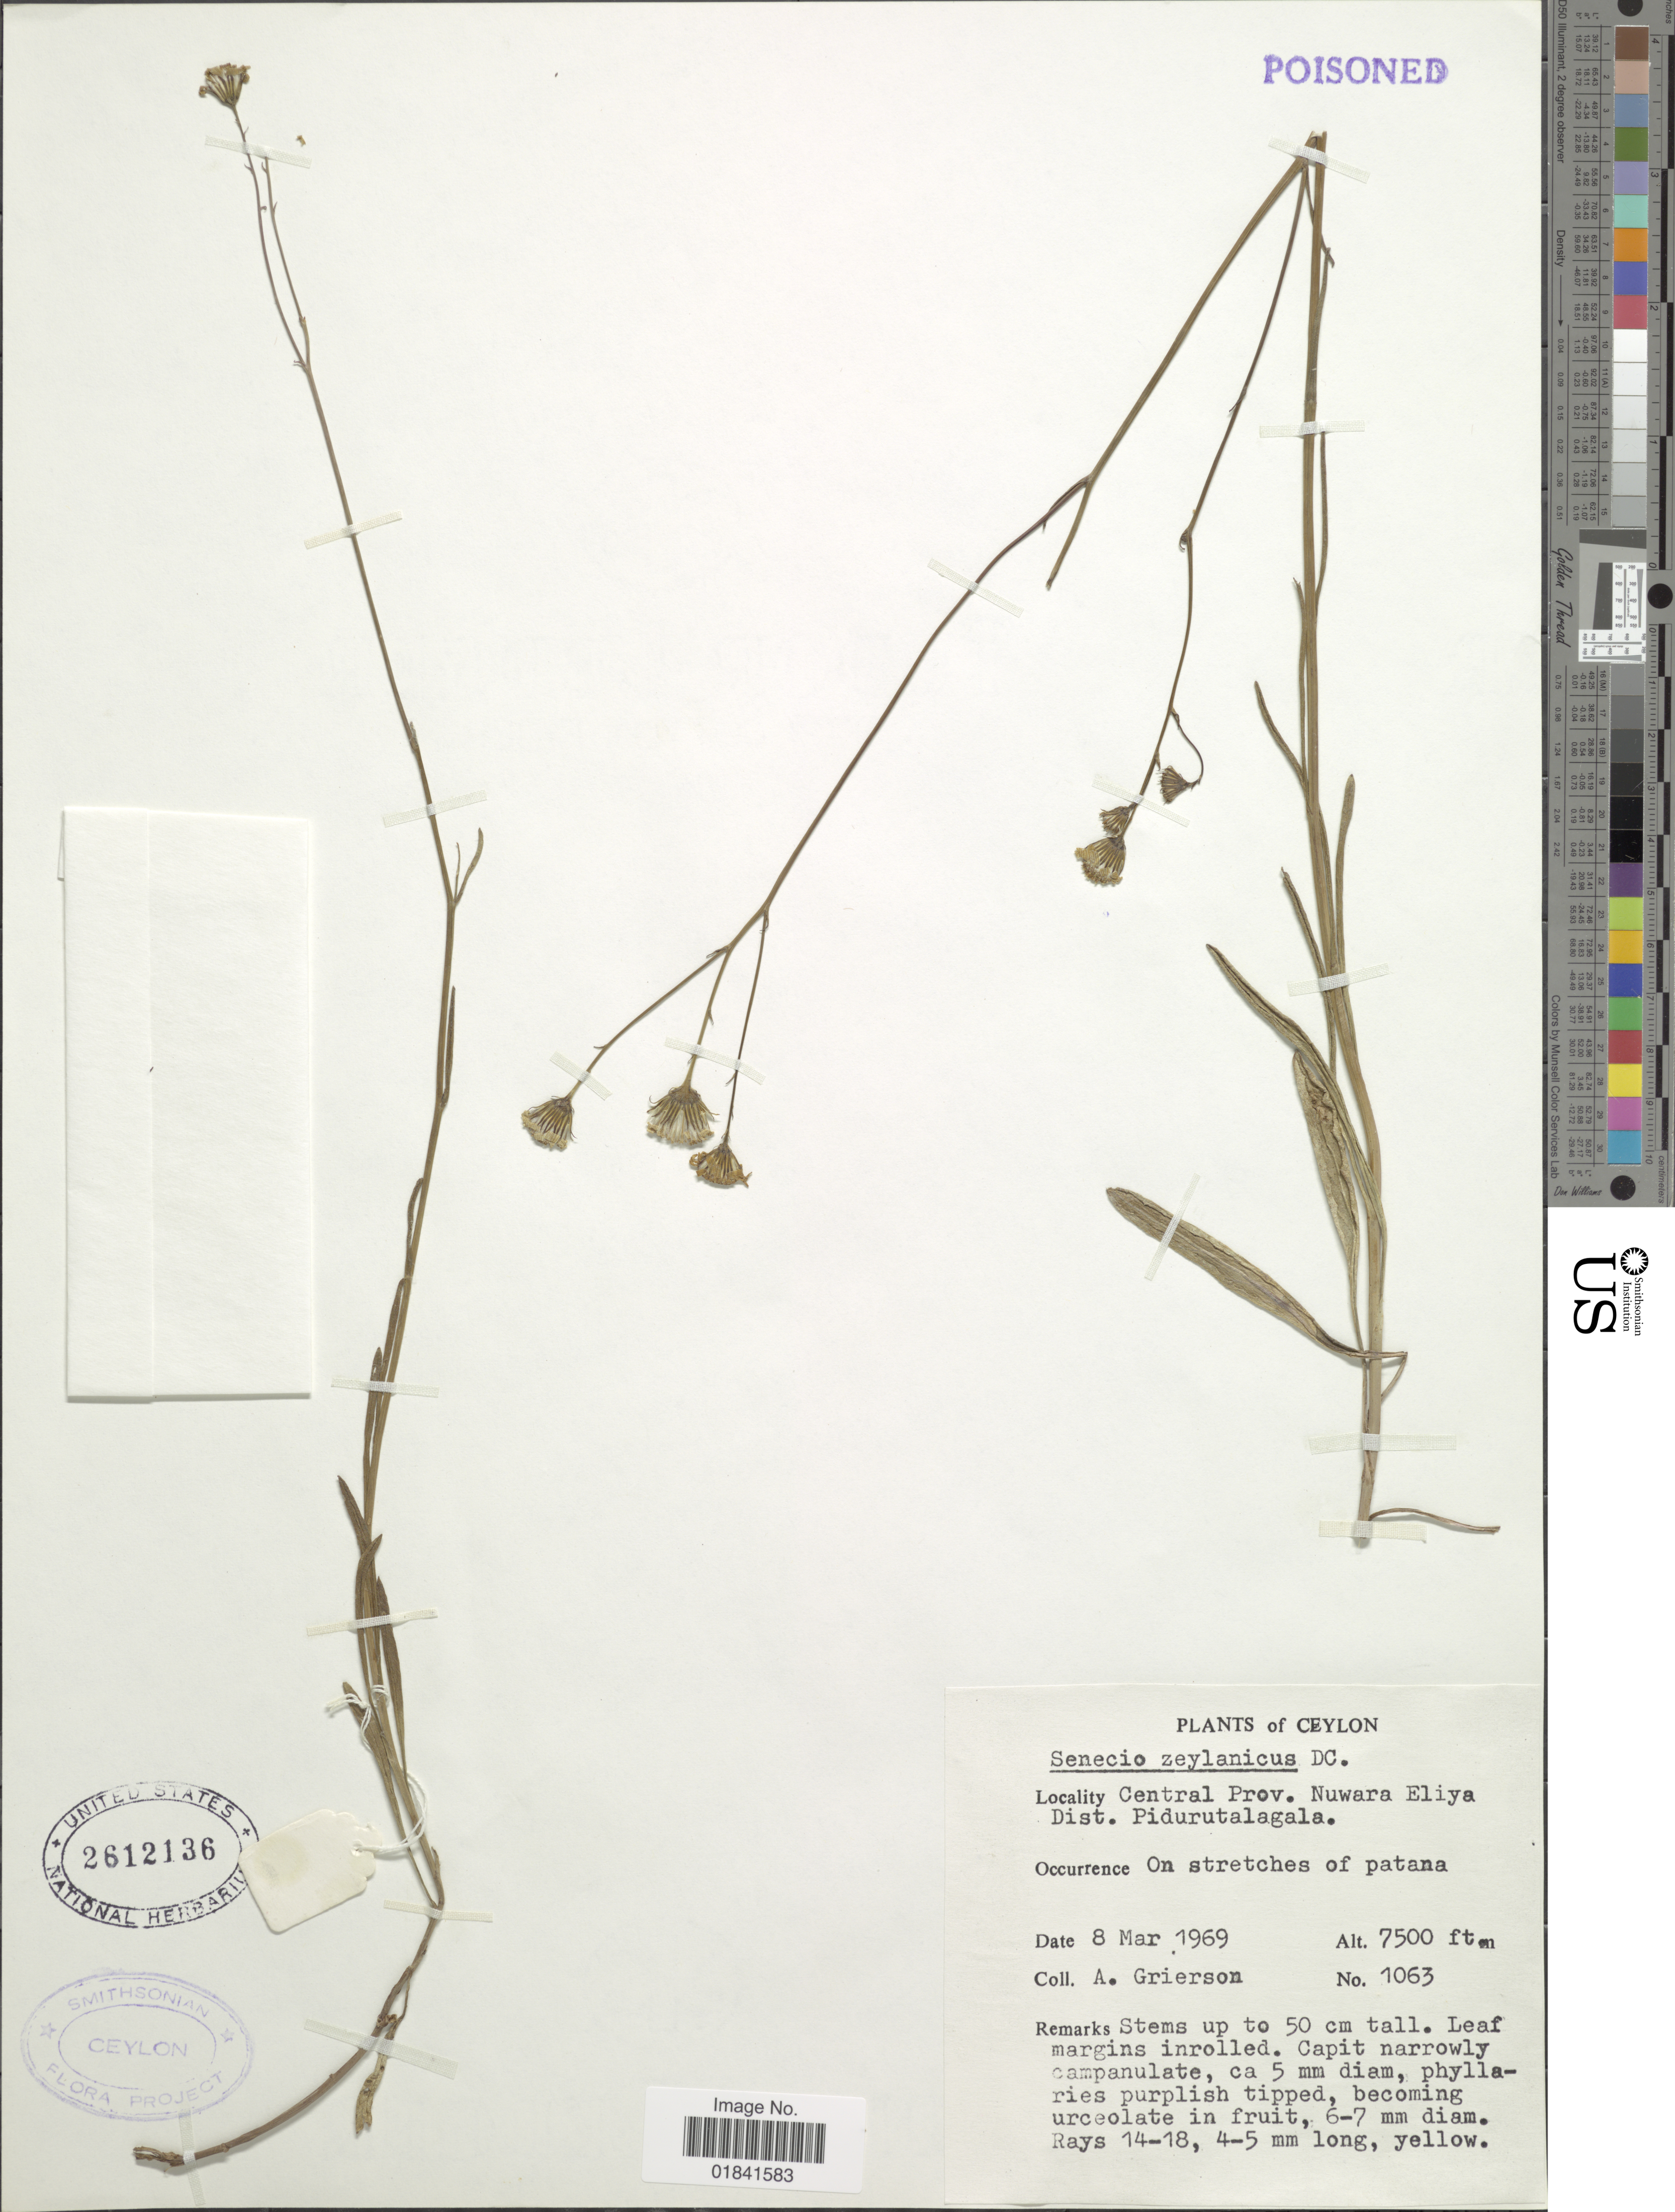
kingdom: Plantae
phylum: Tracheophyta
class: Magnoliopsida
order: Asterales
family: Asteraceae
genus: Senecio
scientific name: Senecio zeylanicus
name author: DC.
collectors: A. Grierson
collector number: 1063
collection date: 1969-03-08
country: Sri Lanka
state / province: Central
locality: Ceylon, Central Prov. Nuwara Eliya, Dist. Pidurutalagala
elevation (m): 2286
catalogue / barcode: US 2612136